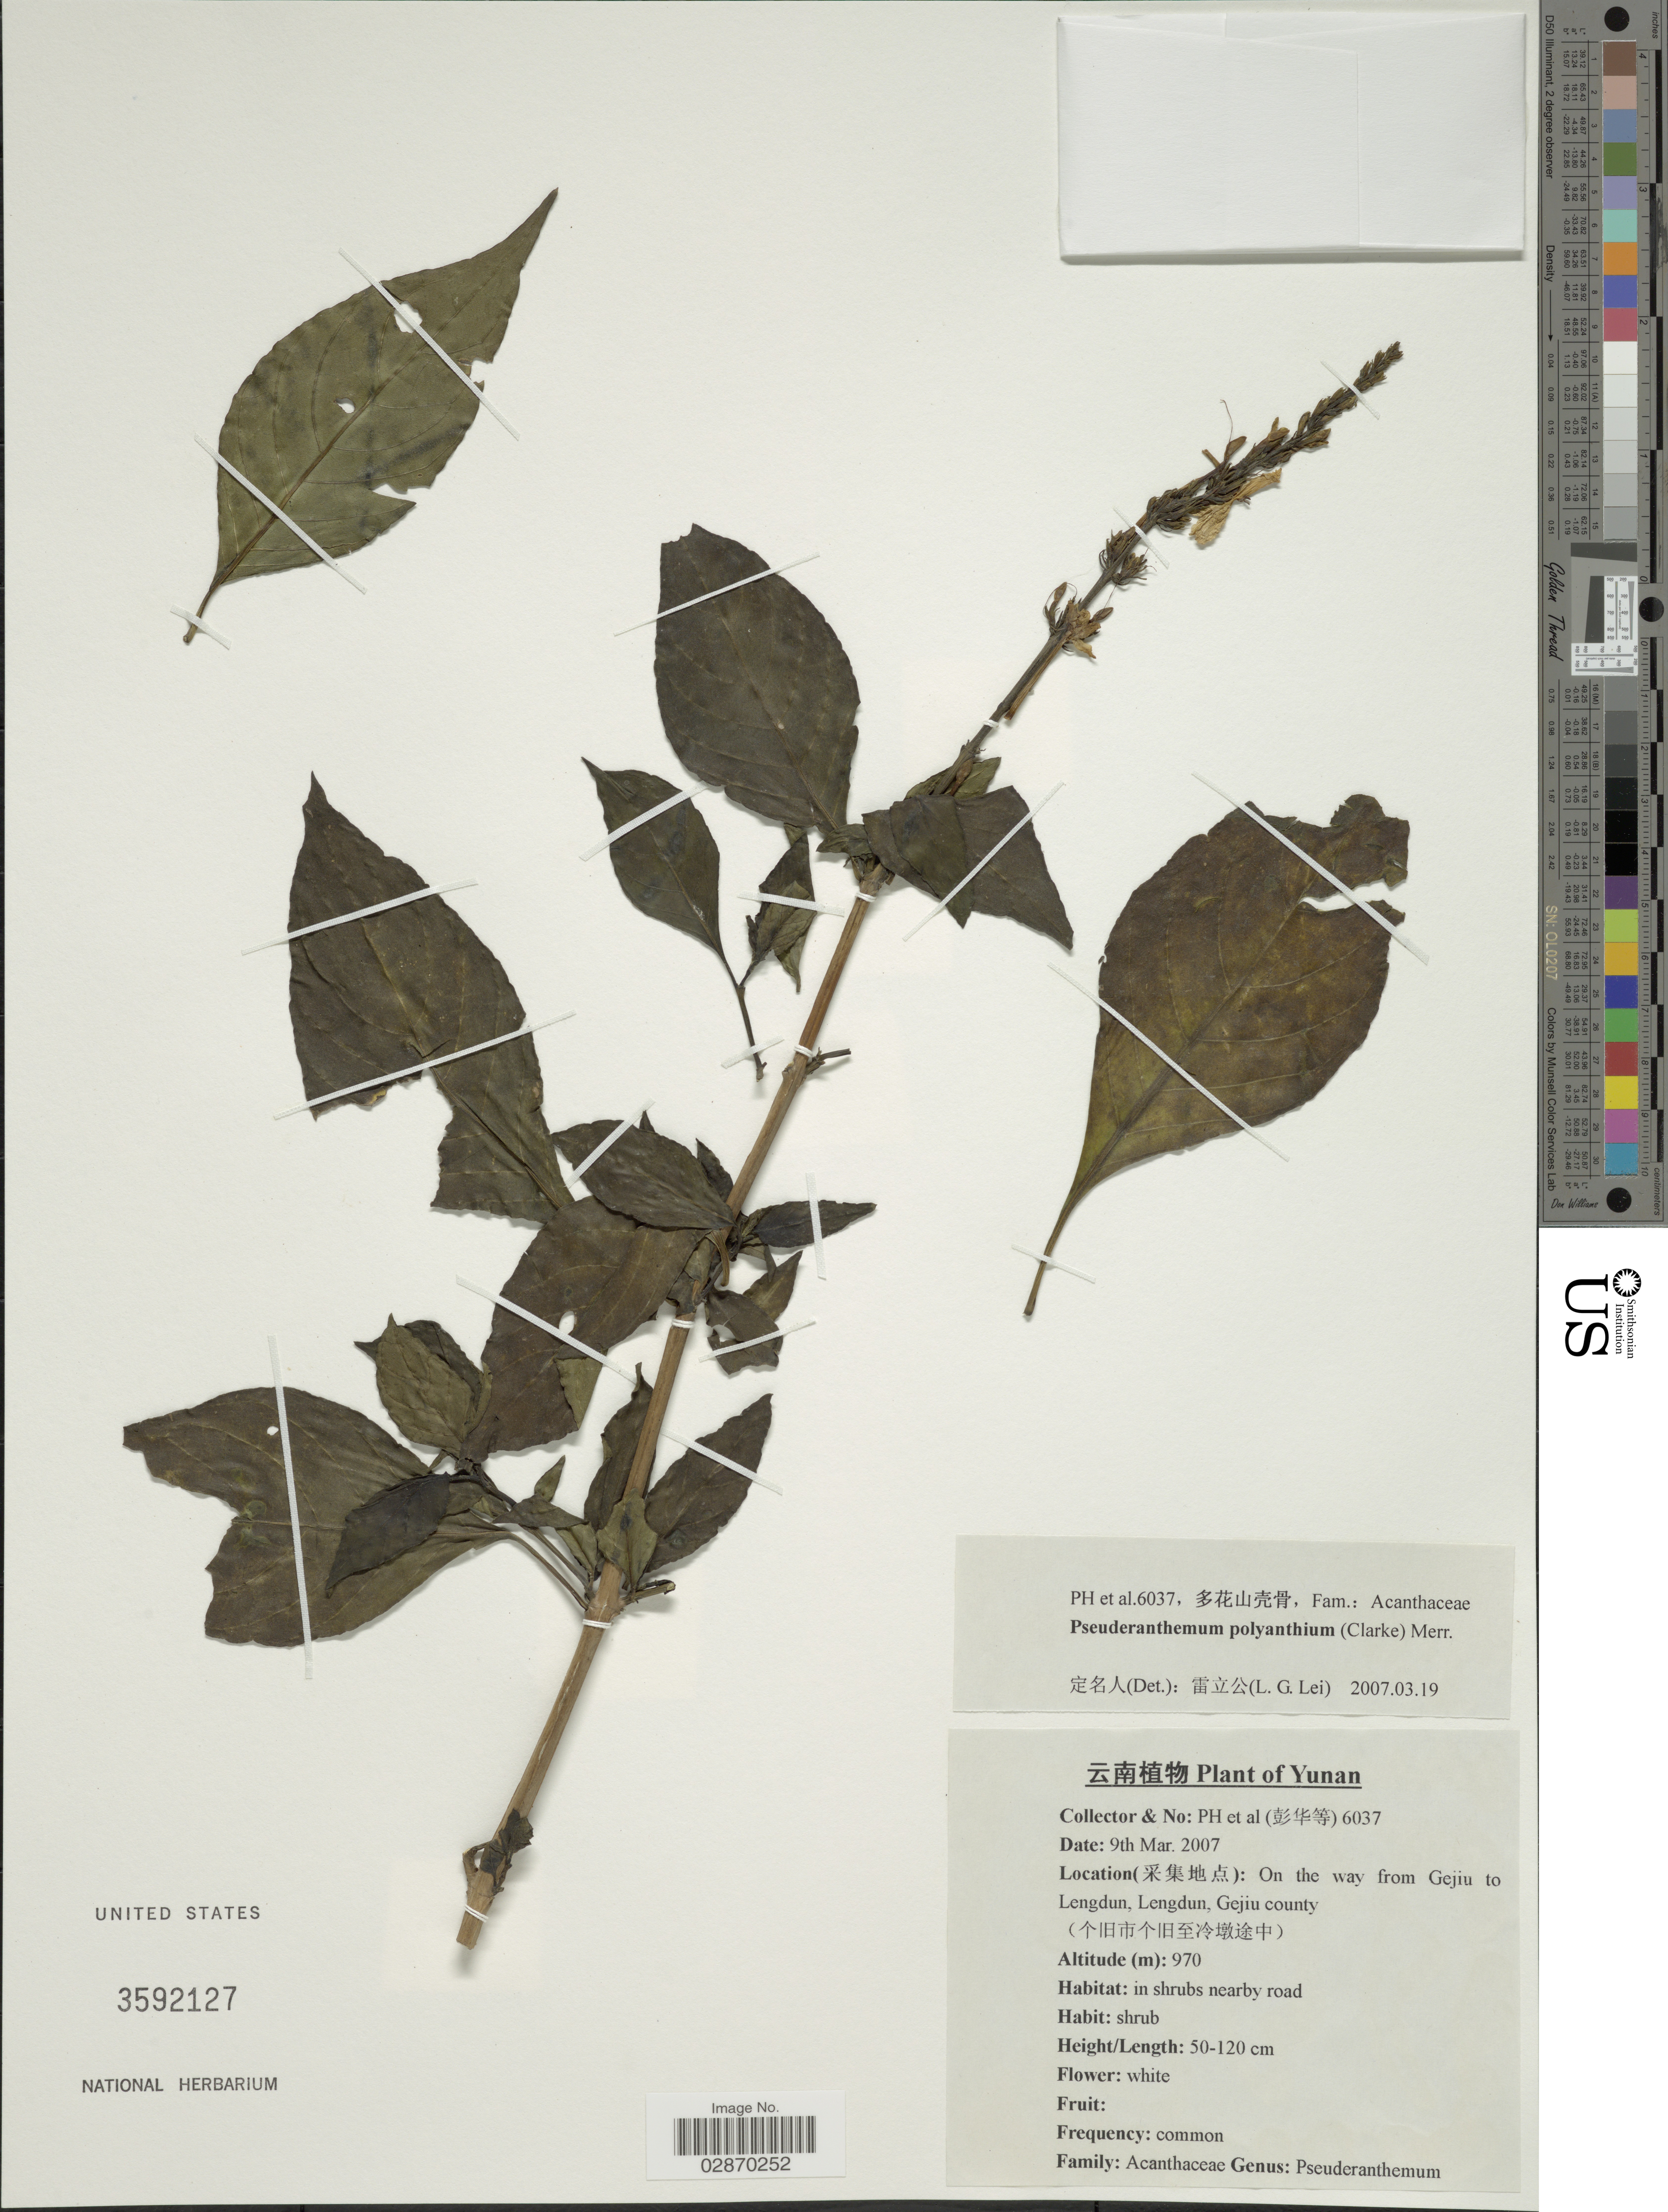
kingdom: Plantae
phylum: Tracheophyta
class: Magnoliopsida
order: Lamiales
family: Acanthaceae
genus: Pseuderanthemum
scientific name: Pseuderanthemum polyanthum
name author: (C.B. Clarke ex Oliv.) Merr.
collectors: PH & et al.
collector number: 6037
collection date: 2007-03-09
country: China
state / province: Yunnan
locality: On the way from Gejiu to Lengdun, Lengdun, Gejiu county.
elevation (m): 970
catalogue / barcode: US 3592127